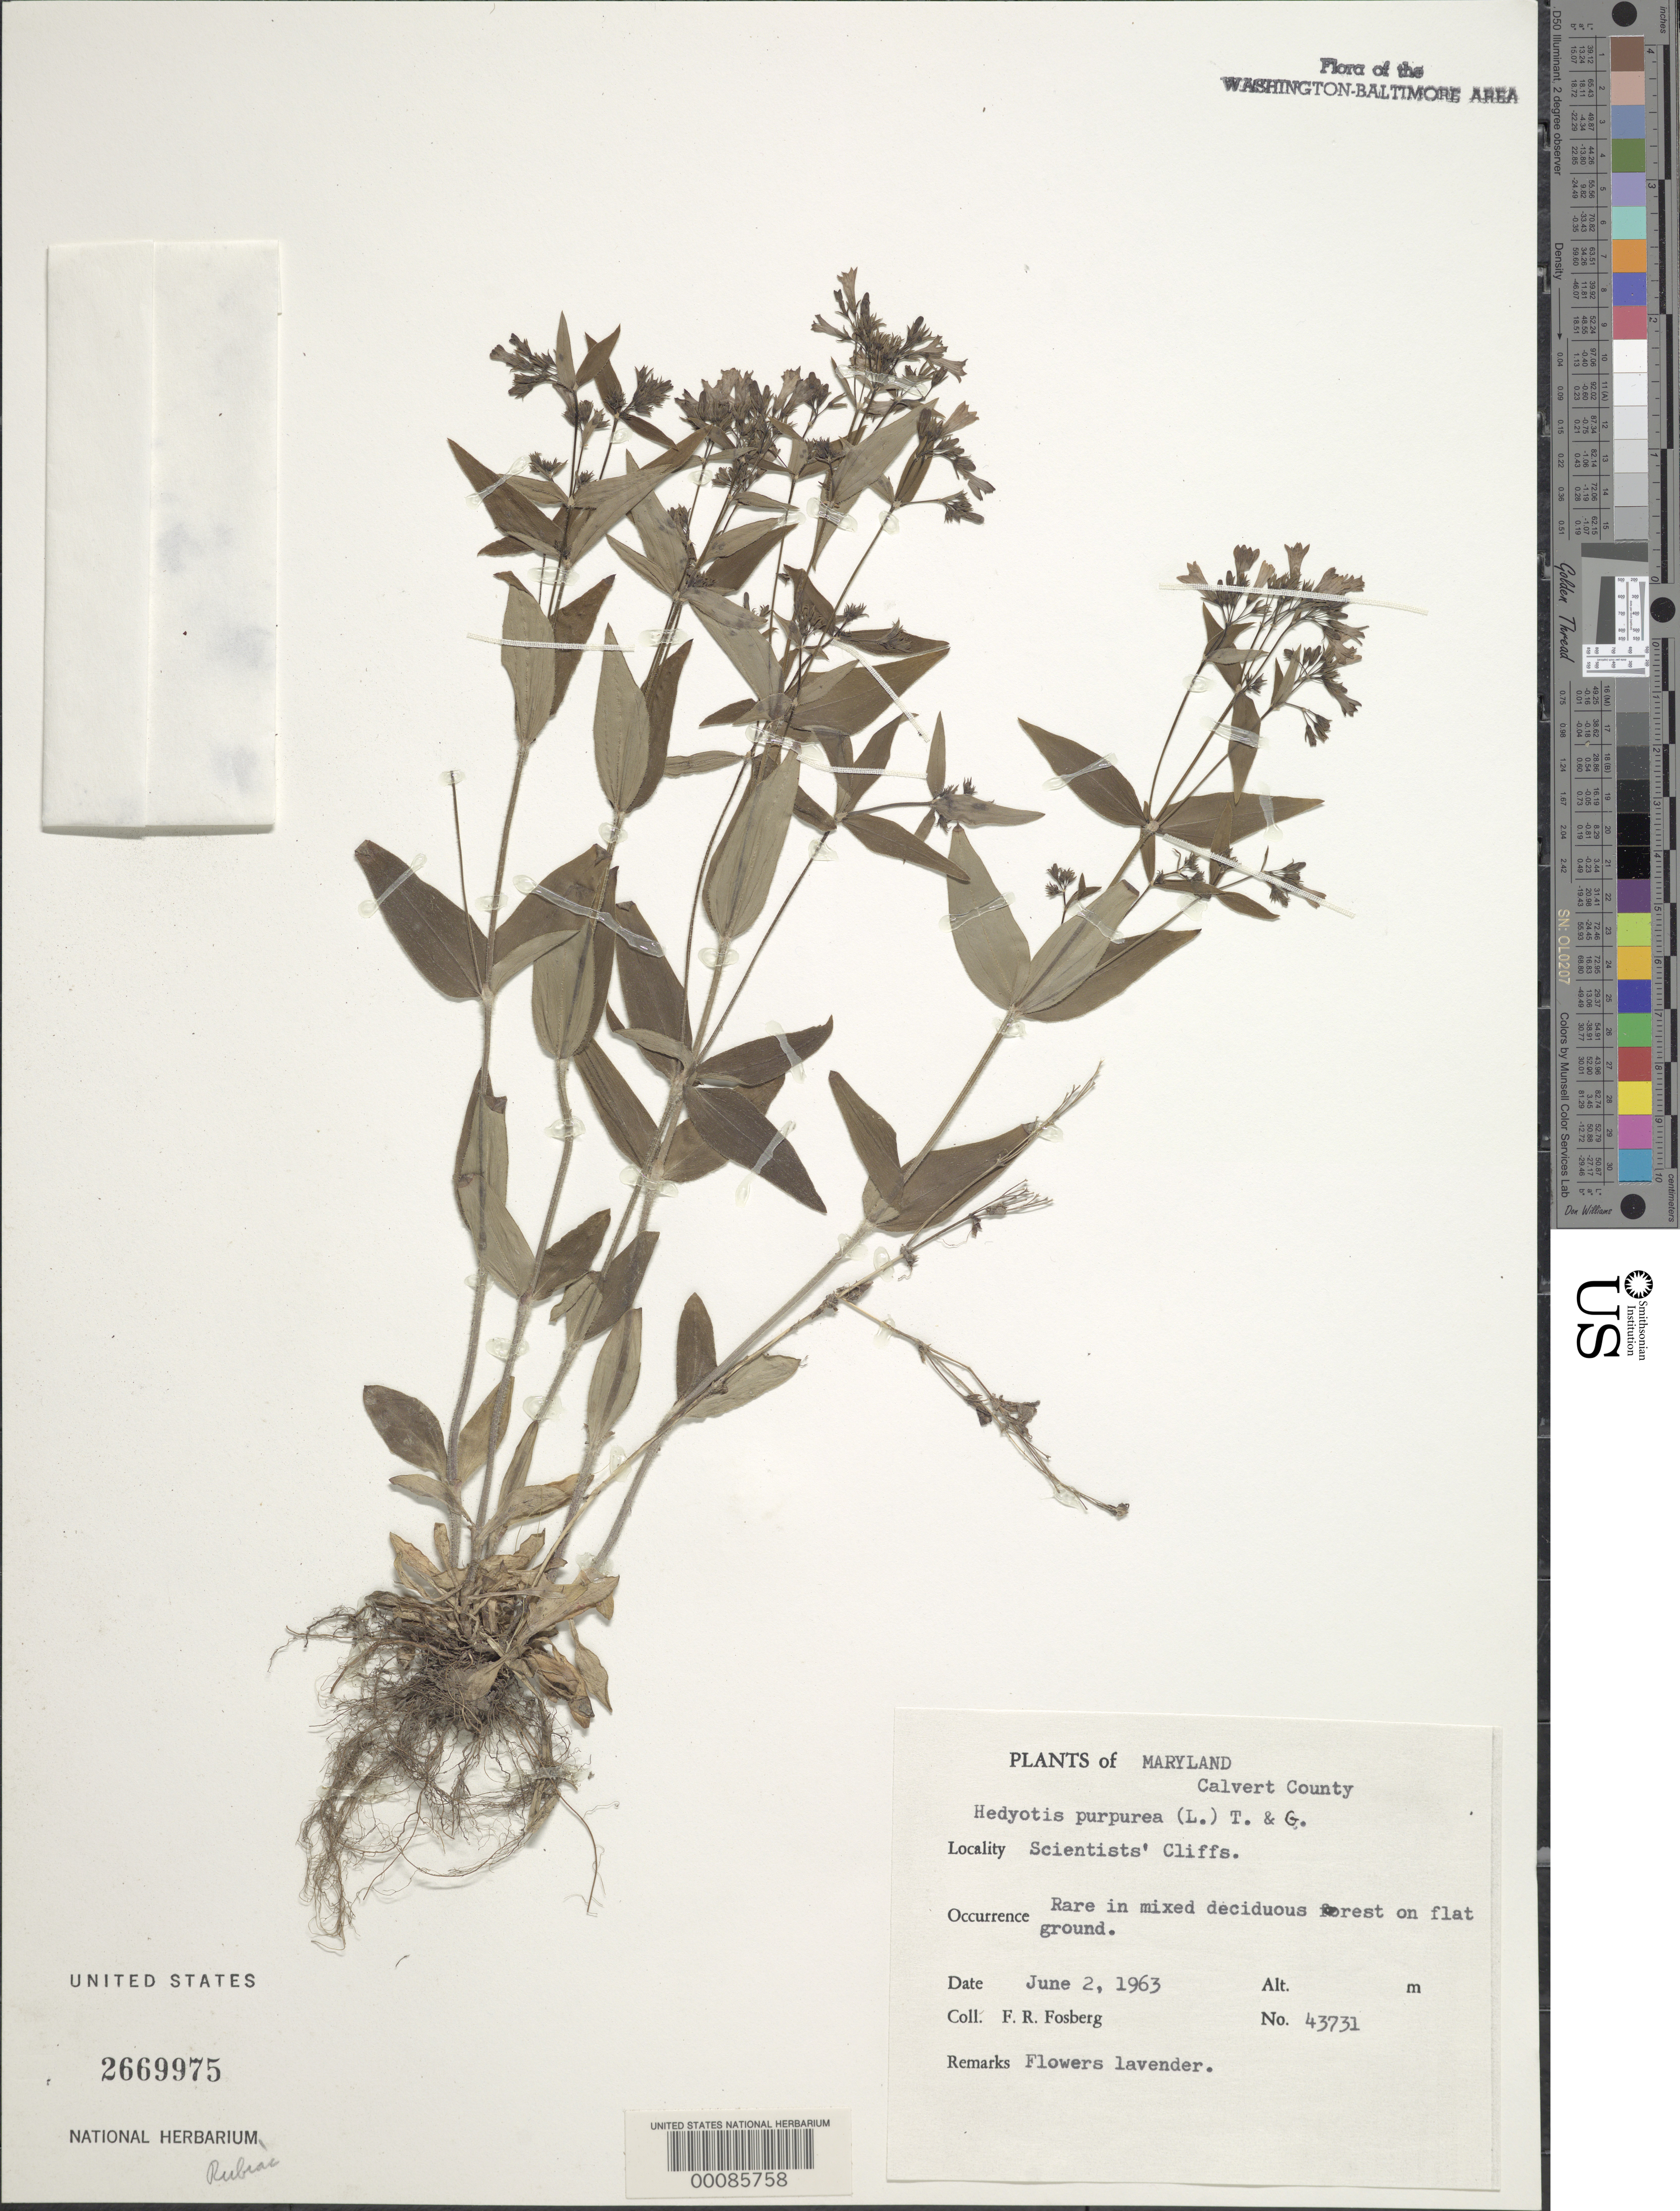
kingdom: Plantae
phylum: Tracheophyta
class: Magnoliopsida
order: Gentianales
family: Rubiaceae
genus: Houstonia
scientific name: Houstonia purpurea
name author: L.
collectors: F. R. Fosberg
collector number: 43731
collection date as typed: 02 Jun 1963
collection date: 1963-06-02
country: United States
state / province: Maryland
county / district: Calvert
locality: Scientists' Cliffs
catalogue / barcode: US 2669975